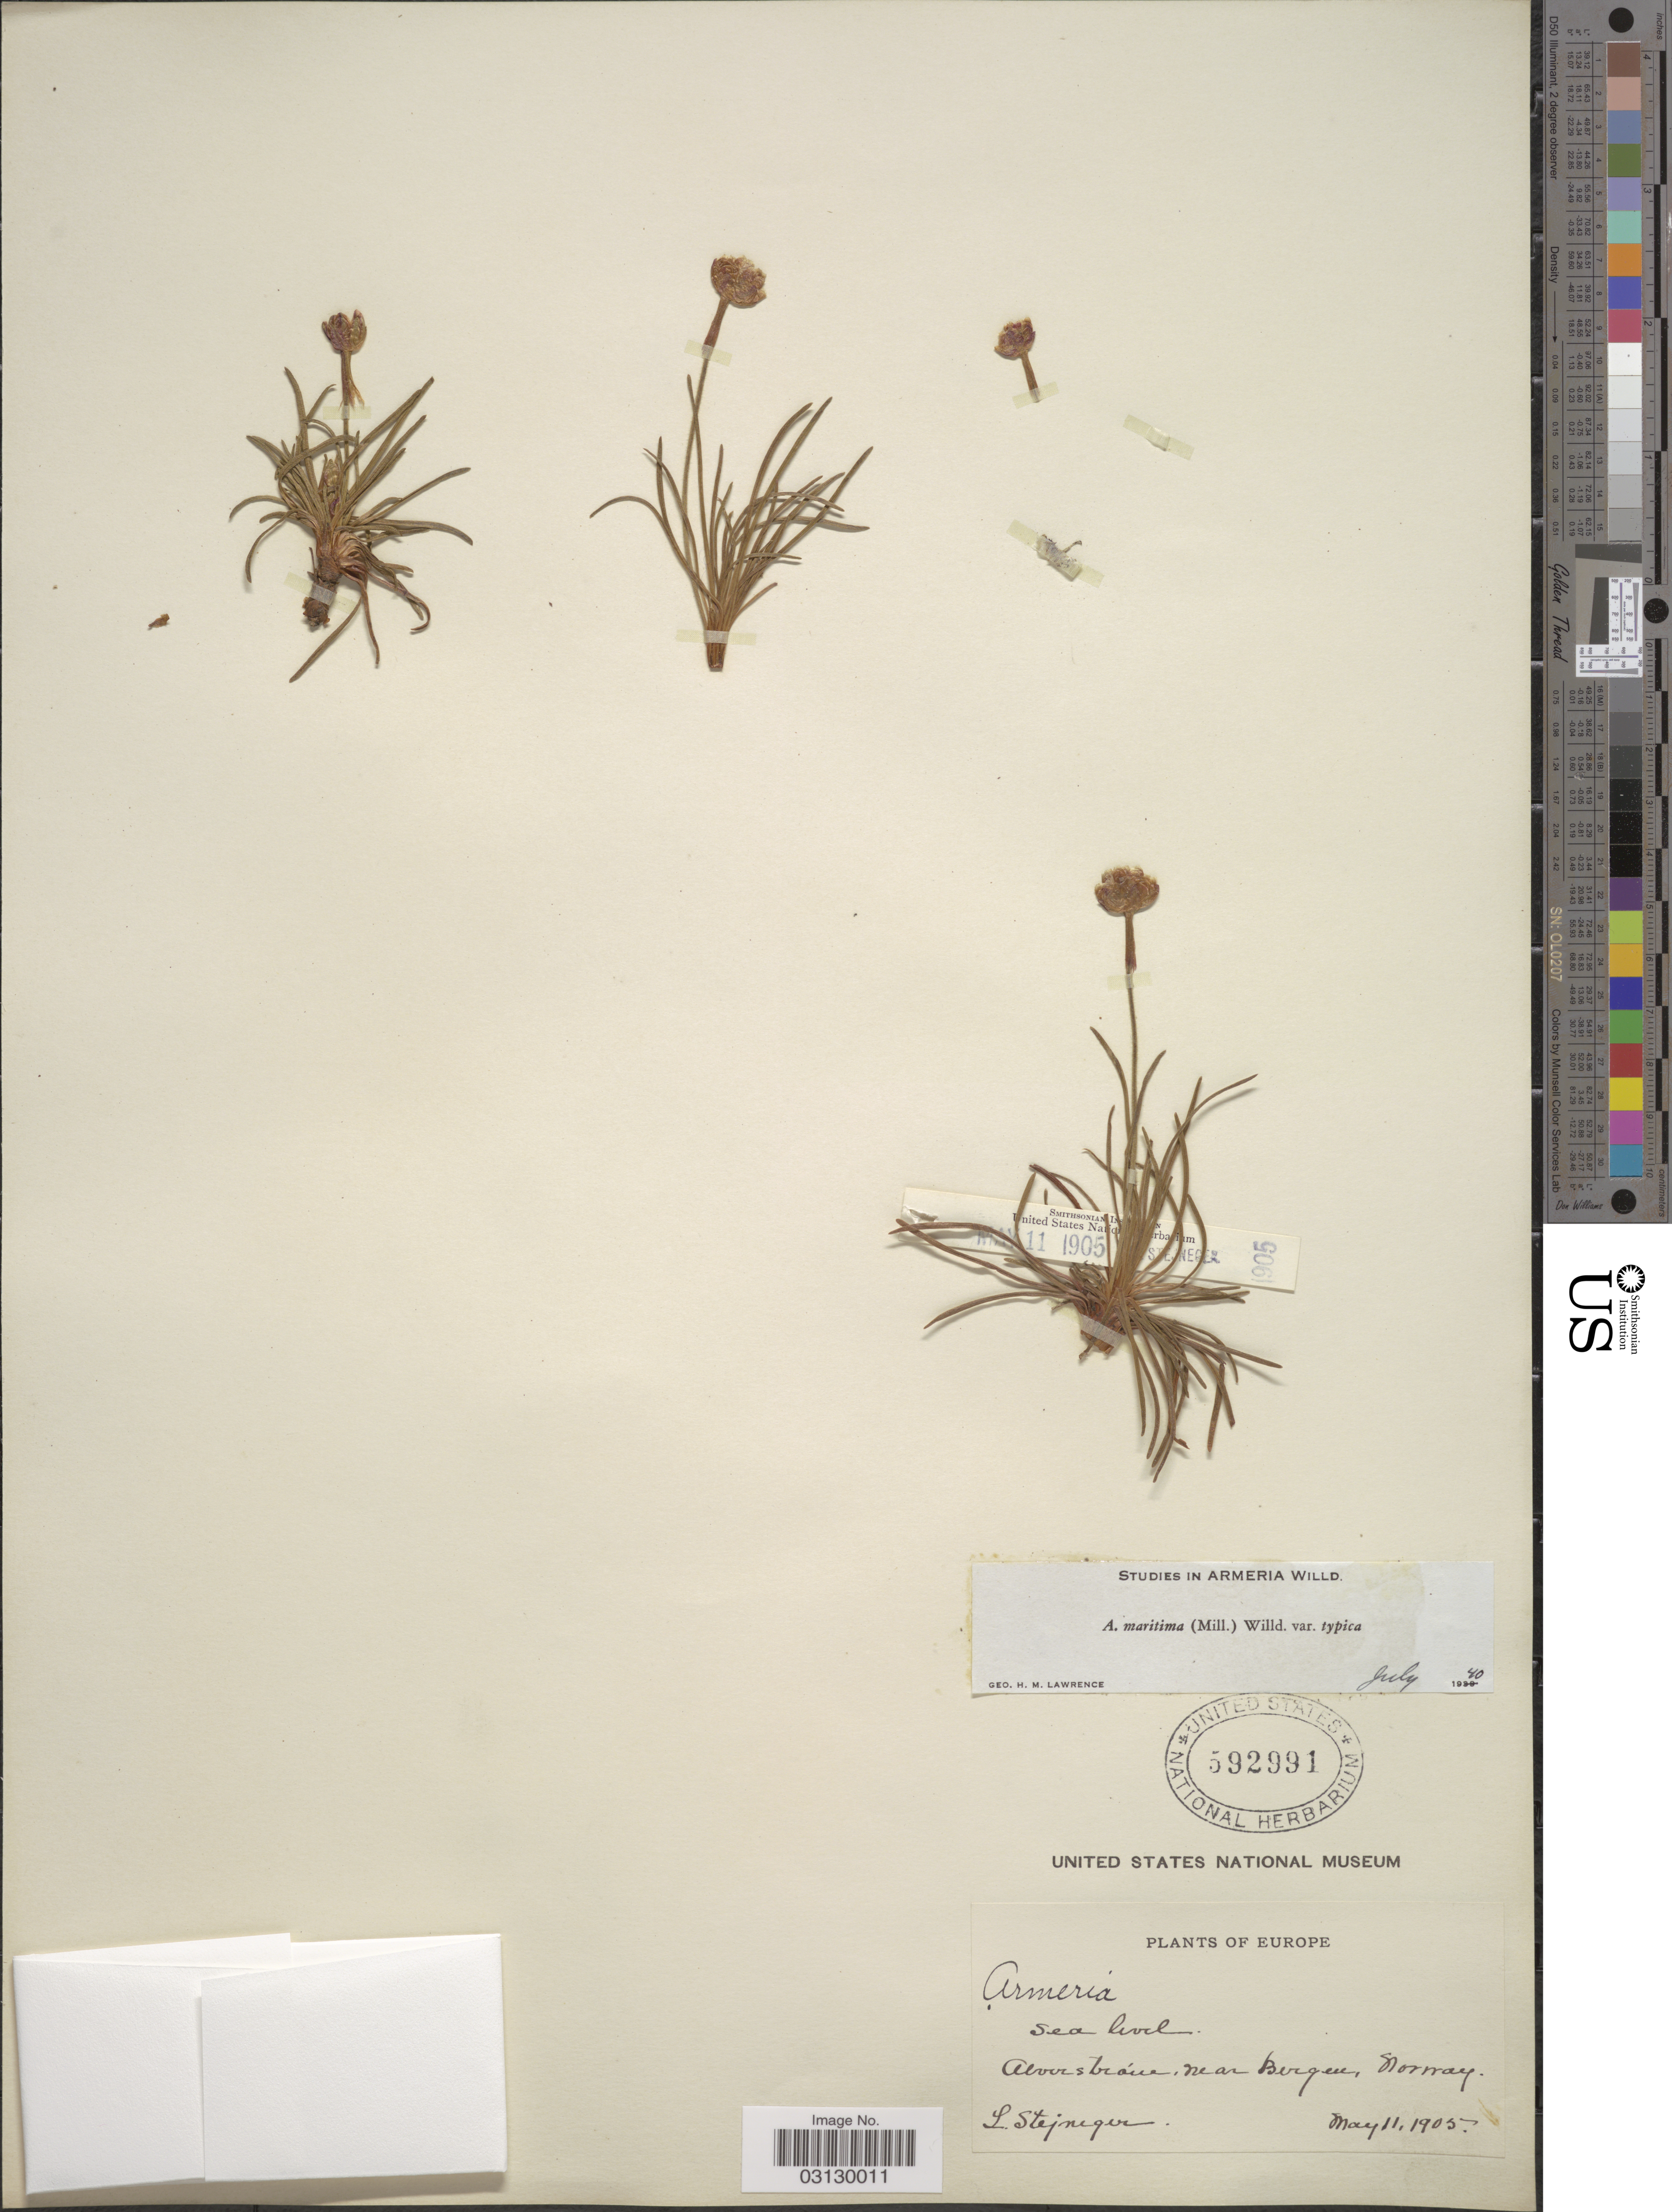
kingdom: Plantae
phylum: Tracheophyta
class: Magnoliopsida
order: Caryophyllales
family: Plumbaginaceae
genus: Armeria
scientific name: Armeria maritima subsp. maritima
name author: (Mill.) Willd.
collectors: L. Stejneger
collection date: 1905-05-11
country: Norway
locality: Alverstraum, near Bergen.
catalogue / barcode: US 592991